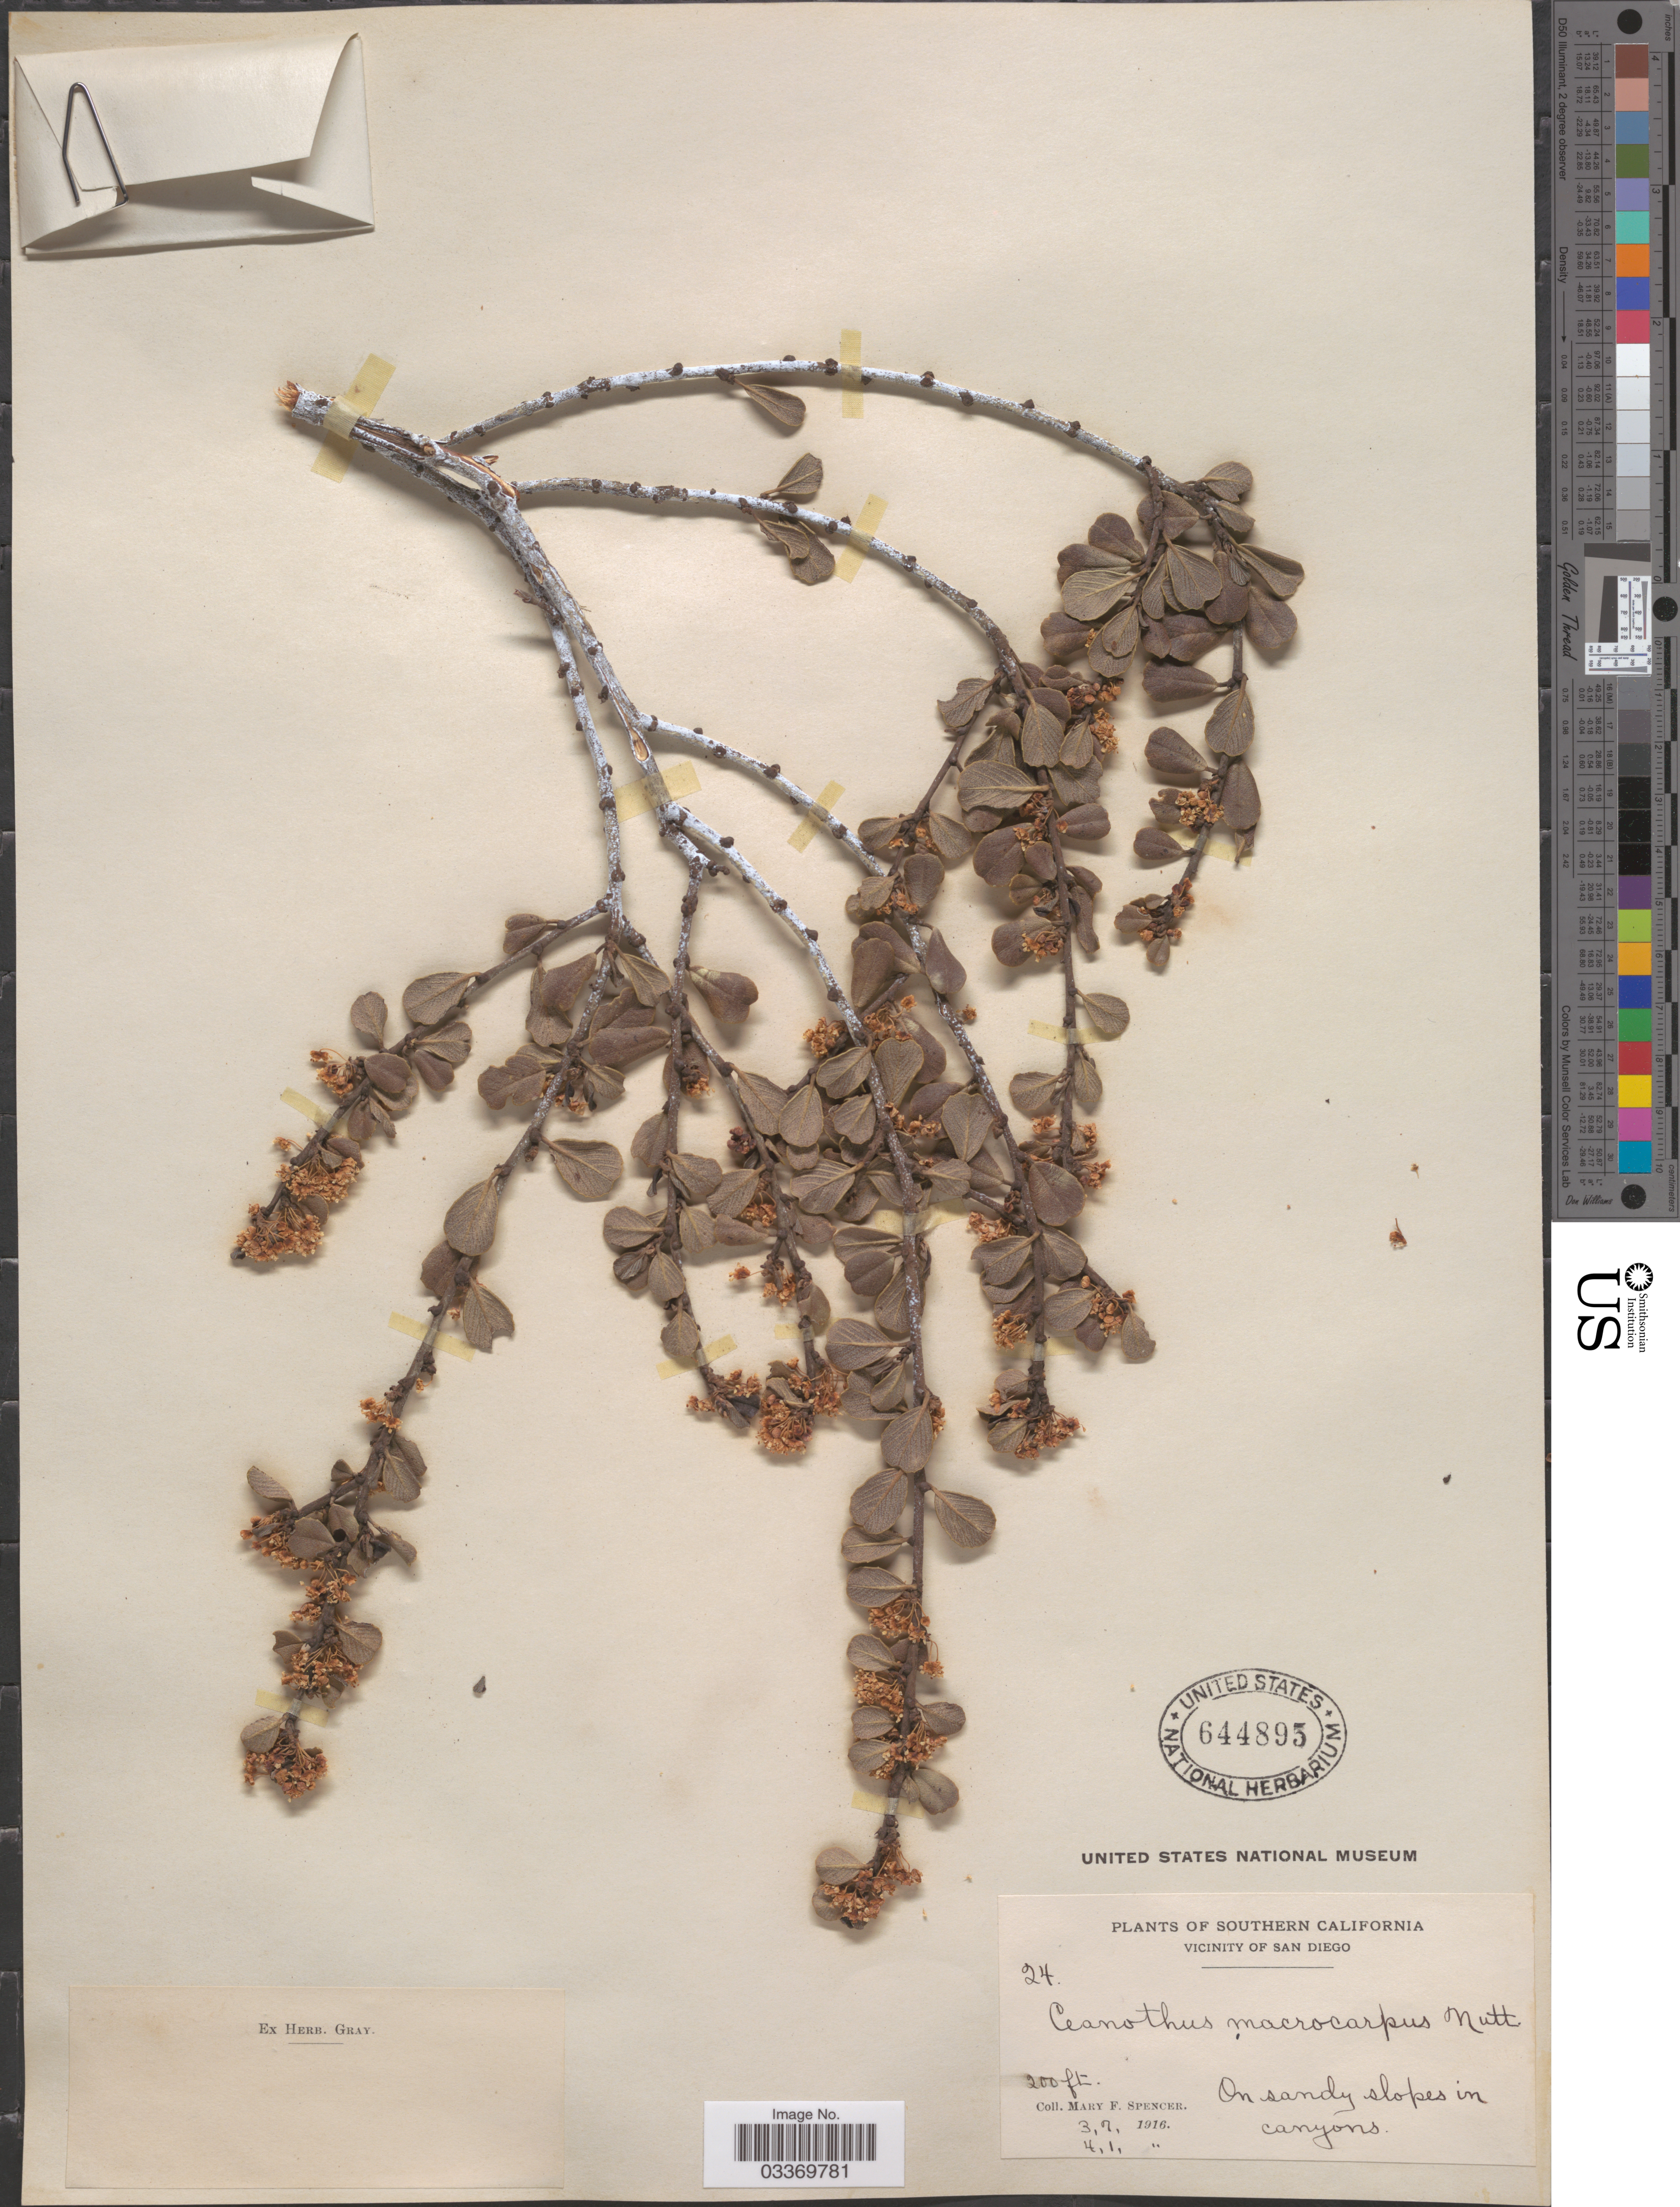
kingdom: Plantae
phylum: Tracheophyta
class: Magnoliopsida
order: Rosales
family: Rhamnaceae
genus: Ceanothus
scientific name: Ceanothus macrocarpus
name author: Cav.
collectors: M. Spencer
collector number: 24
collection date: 1916-01-04/1916-07-03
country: United States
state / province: California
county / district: San Diego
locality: Southern California. Vicinity of San Diego.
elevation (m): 61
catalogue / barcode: US 644895